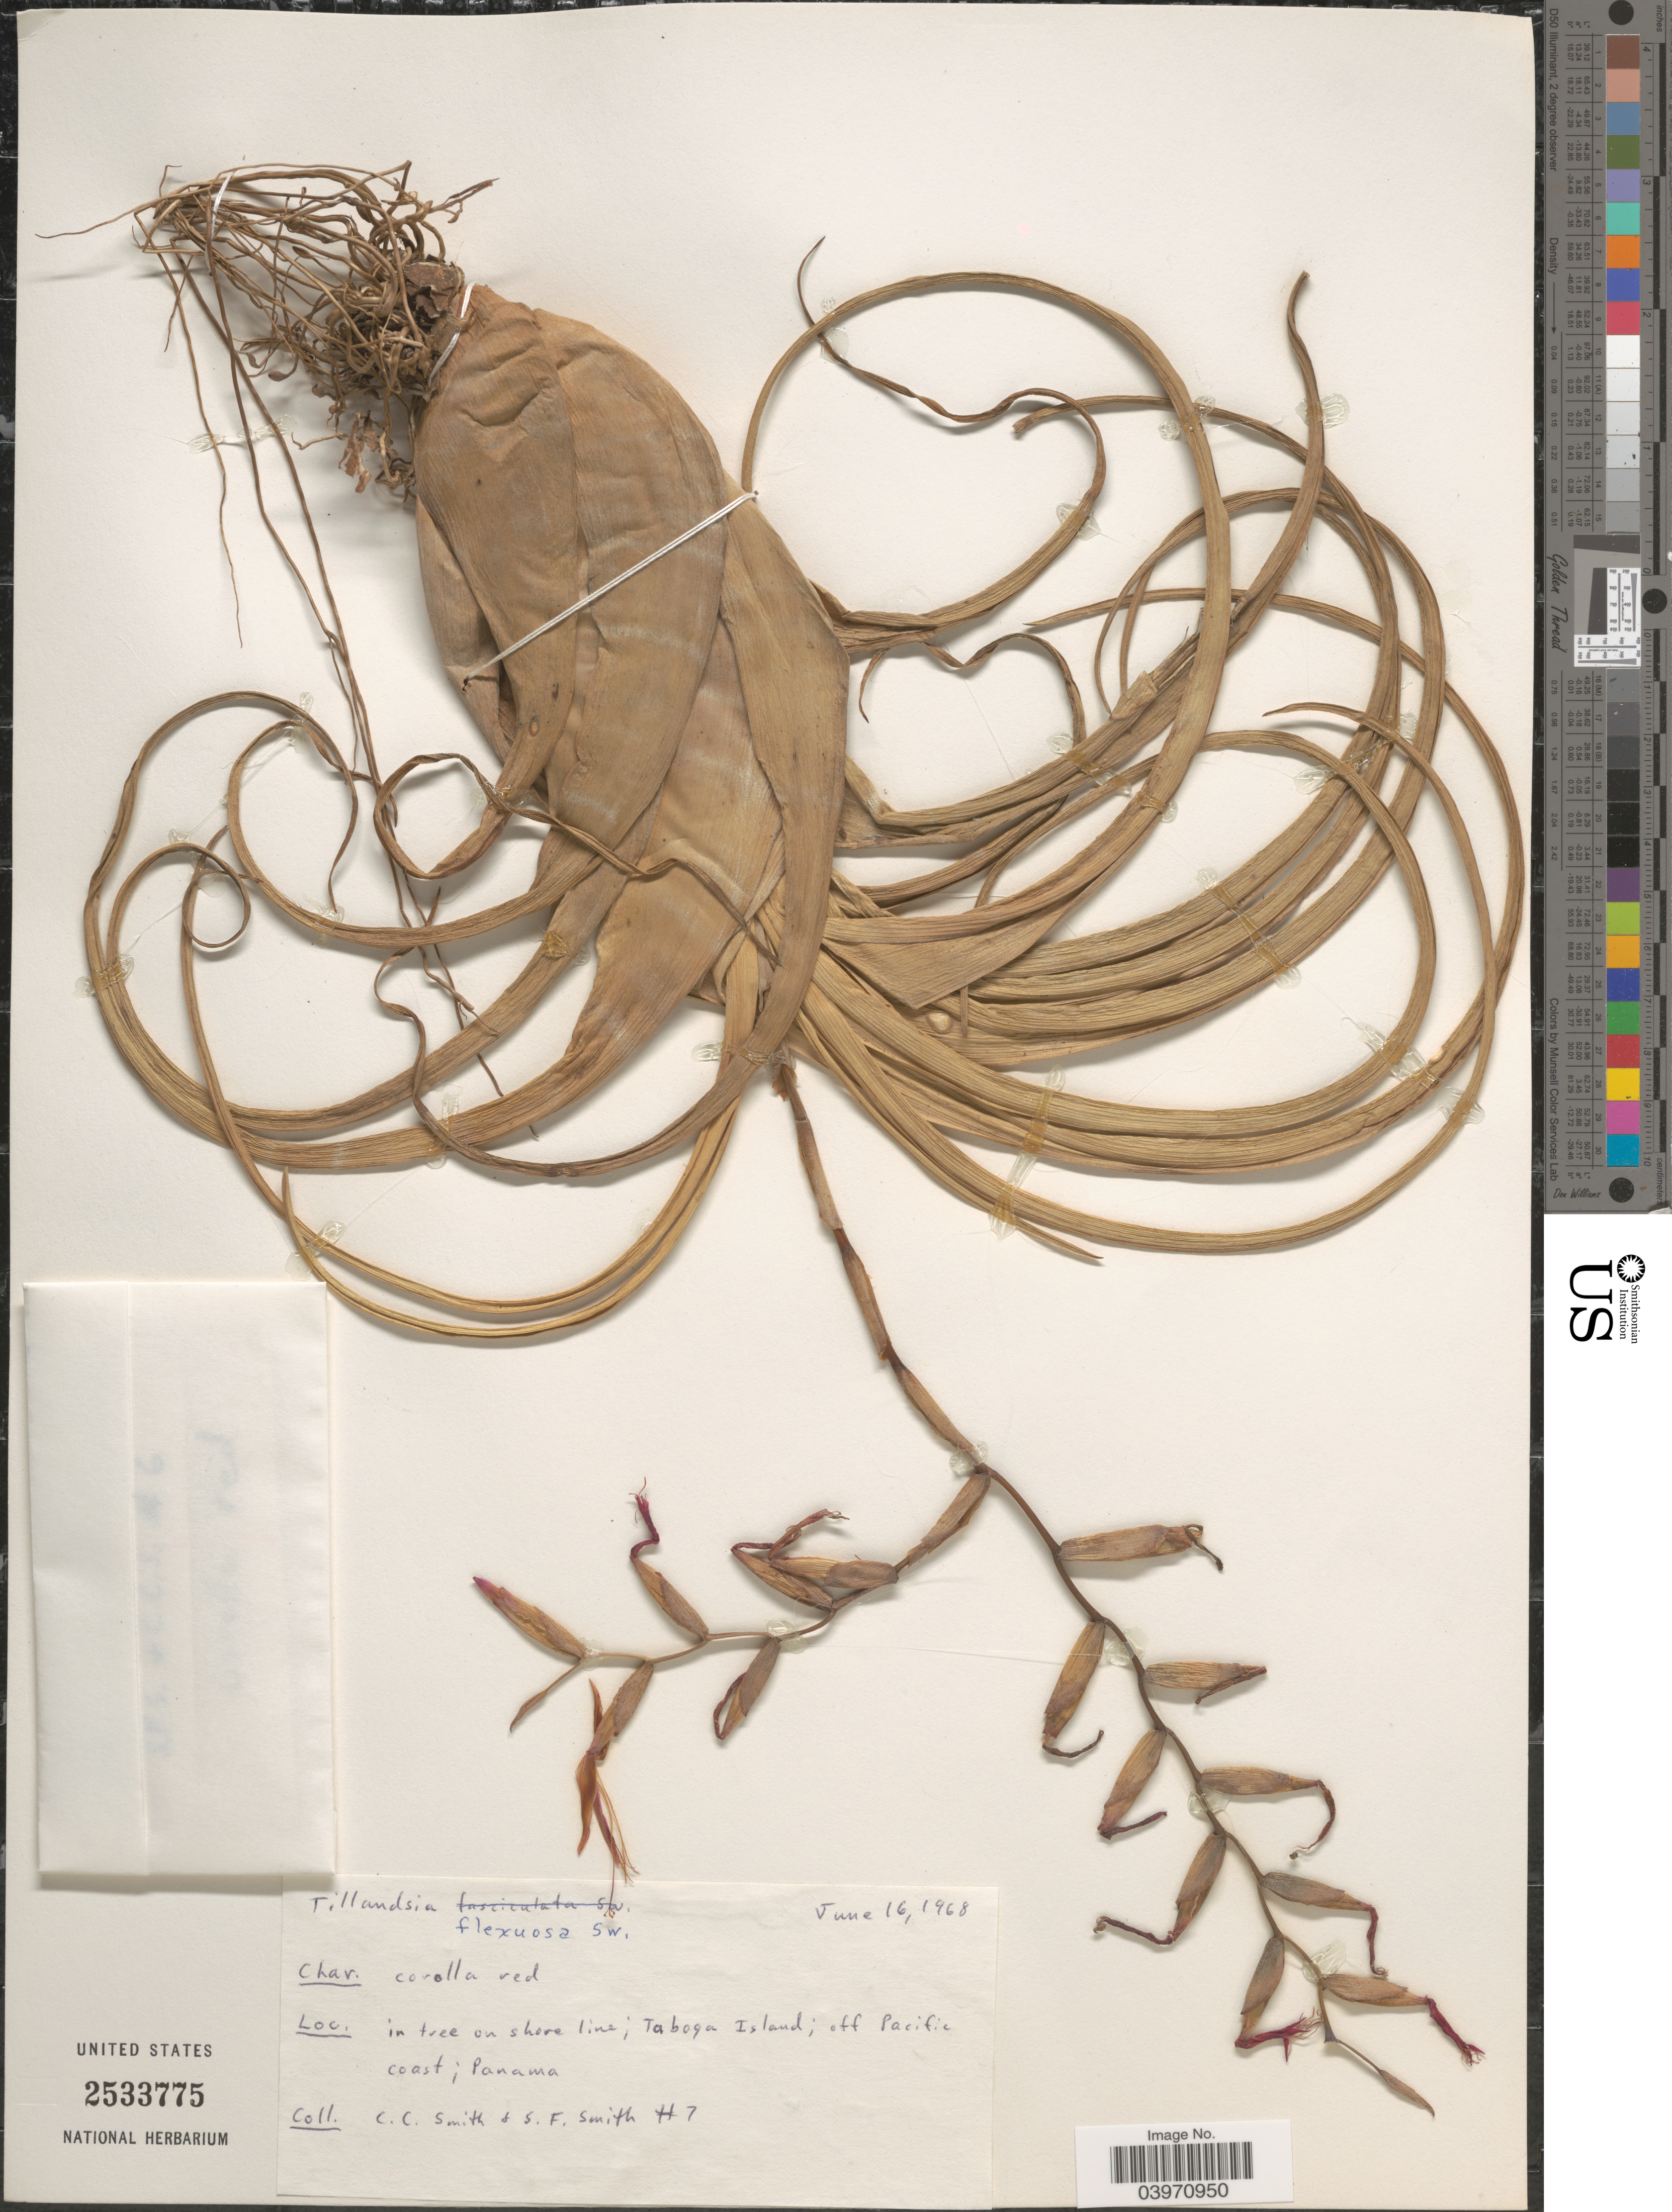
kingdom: Plantae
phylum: Tracheophyta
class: Liliopsida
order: Poales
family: Bromeliaceae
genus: Tillandsia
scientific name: Tillandsia flexuosa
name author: Sw.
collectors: C. C. Smith & S.F. Smith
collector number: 7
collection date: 1968-06-16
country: Panama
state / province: Panamá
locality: In tree on shoreline; Taboga Island; off Pacific coast.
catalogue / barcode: US 2533775